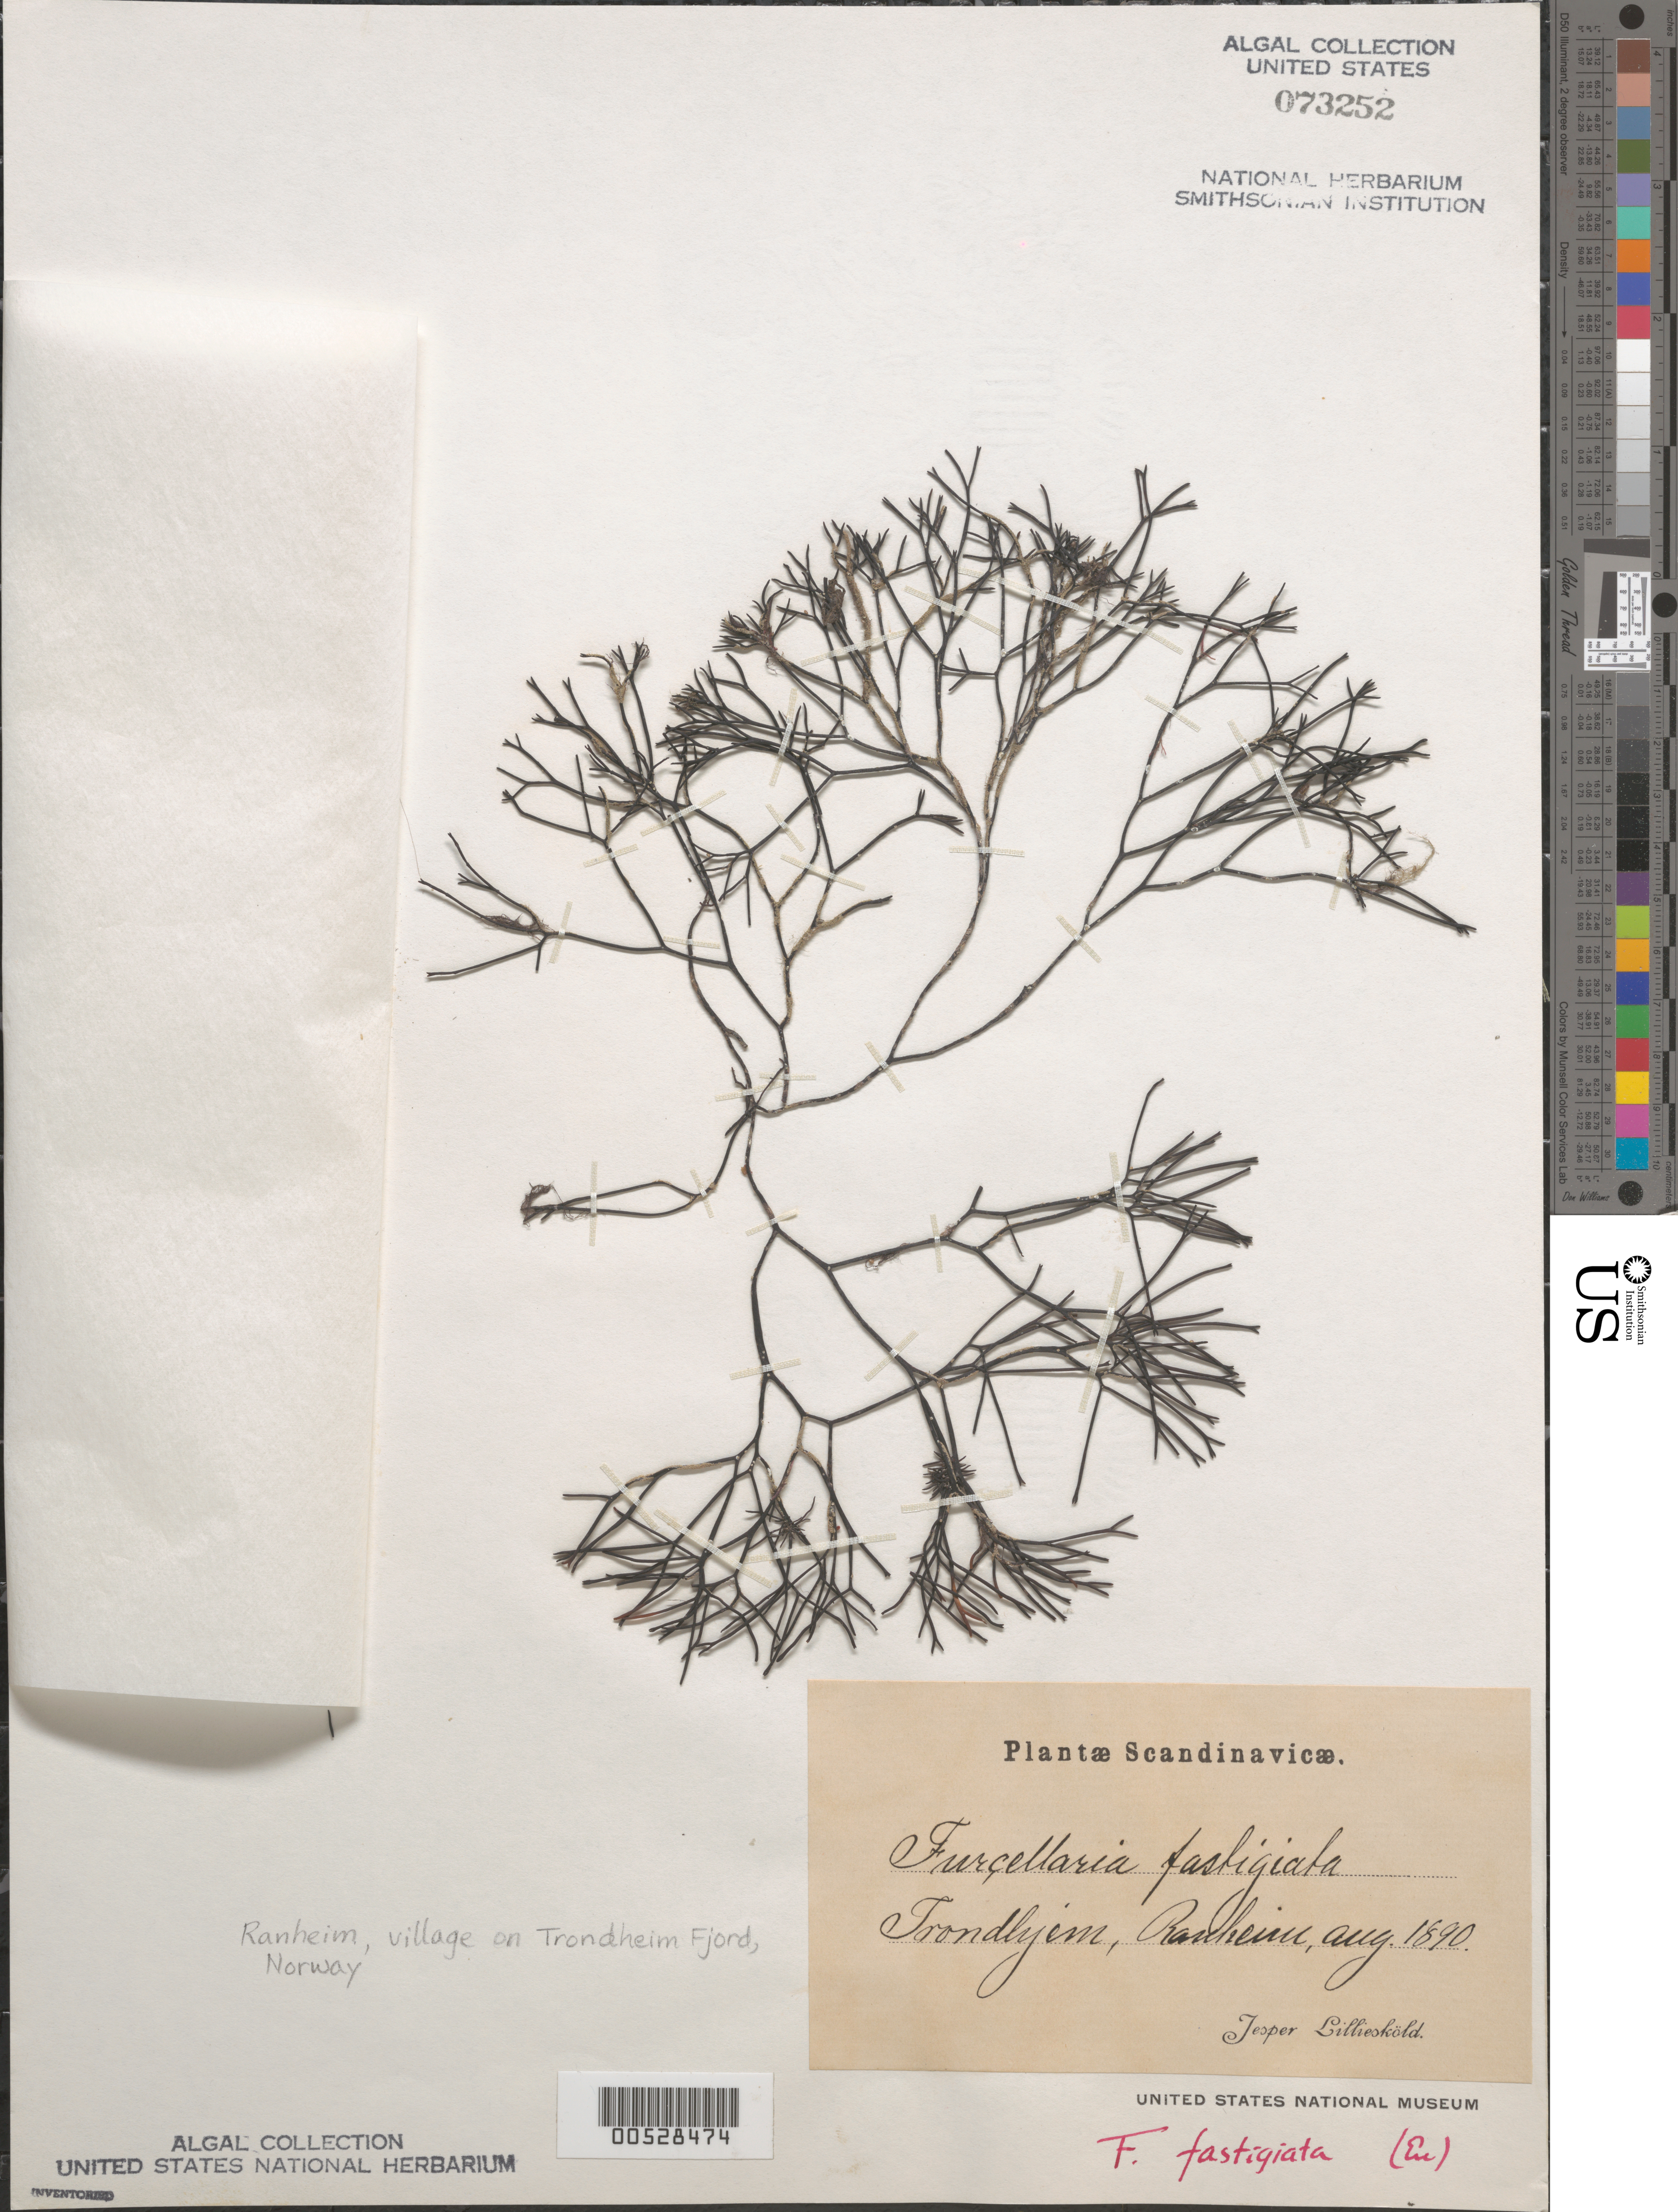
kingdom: Plantae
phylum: Rhodophyta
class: Florideophyceae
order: Gigartinales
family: Furcellariaceae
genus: Furcellaria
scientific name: Furcellaria lumbricalis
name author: (Hudson) J.V.Lamouroux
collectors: J. Lillieskold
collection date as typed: Aug 1890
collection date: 1890-08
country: Norway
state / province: Trøndelag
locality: Ranheim, trondheim (trondhjem) fjord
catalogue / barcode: US 73252